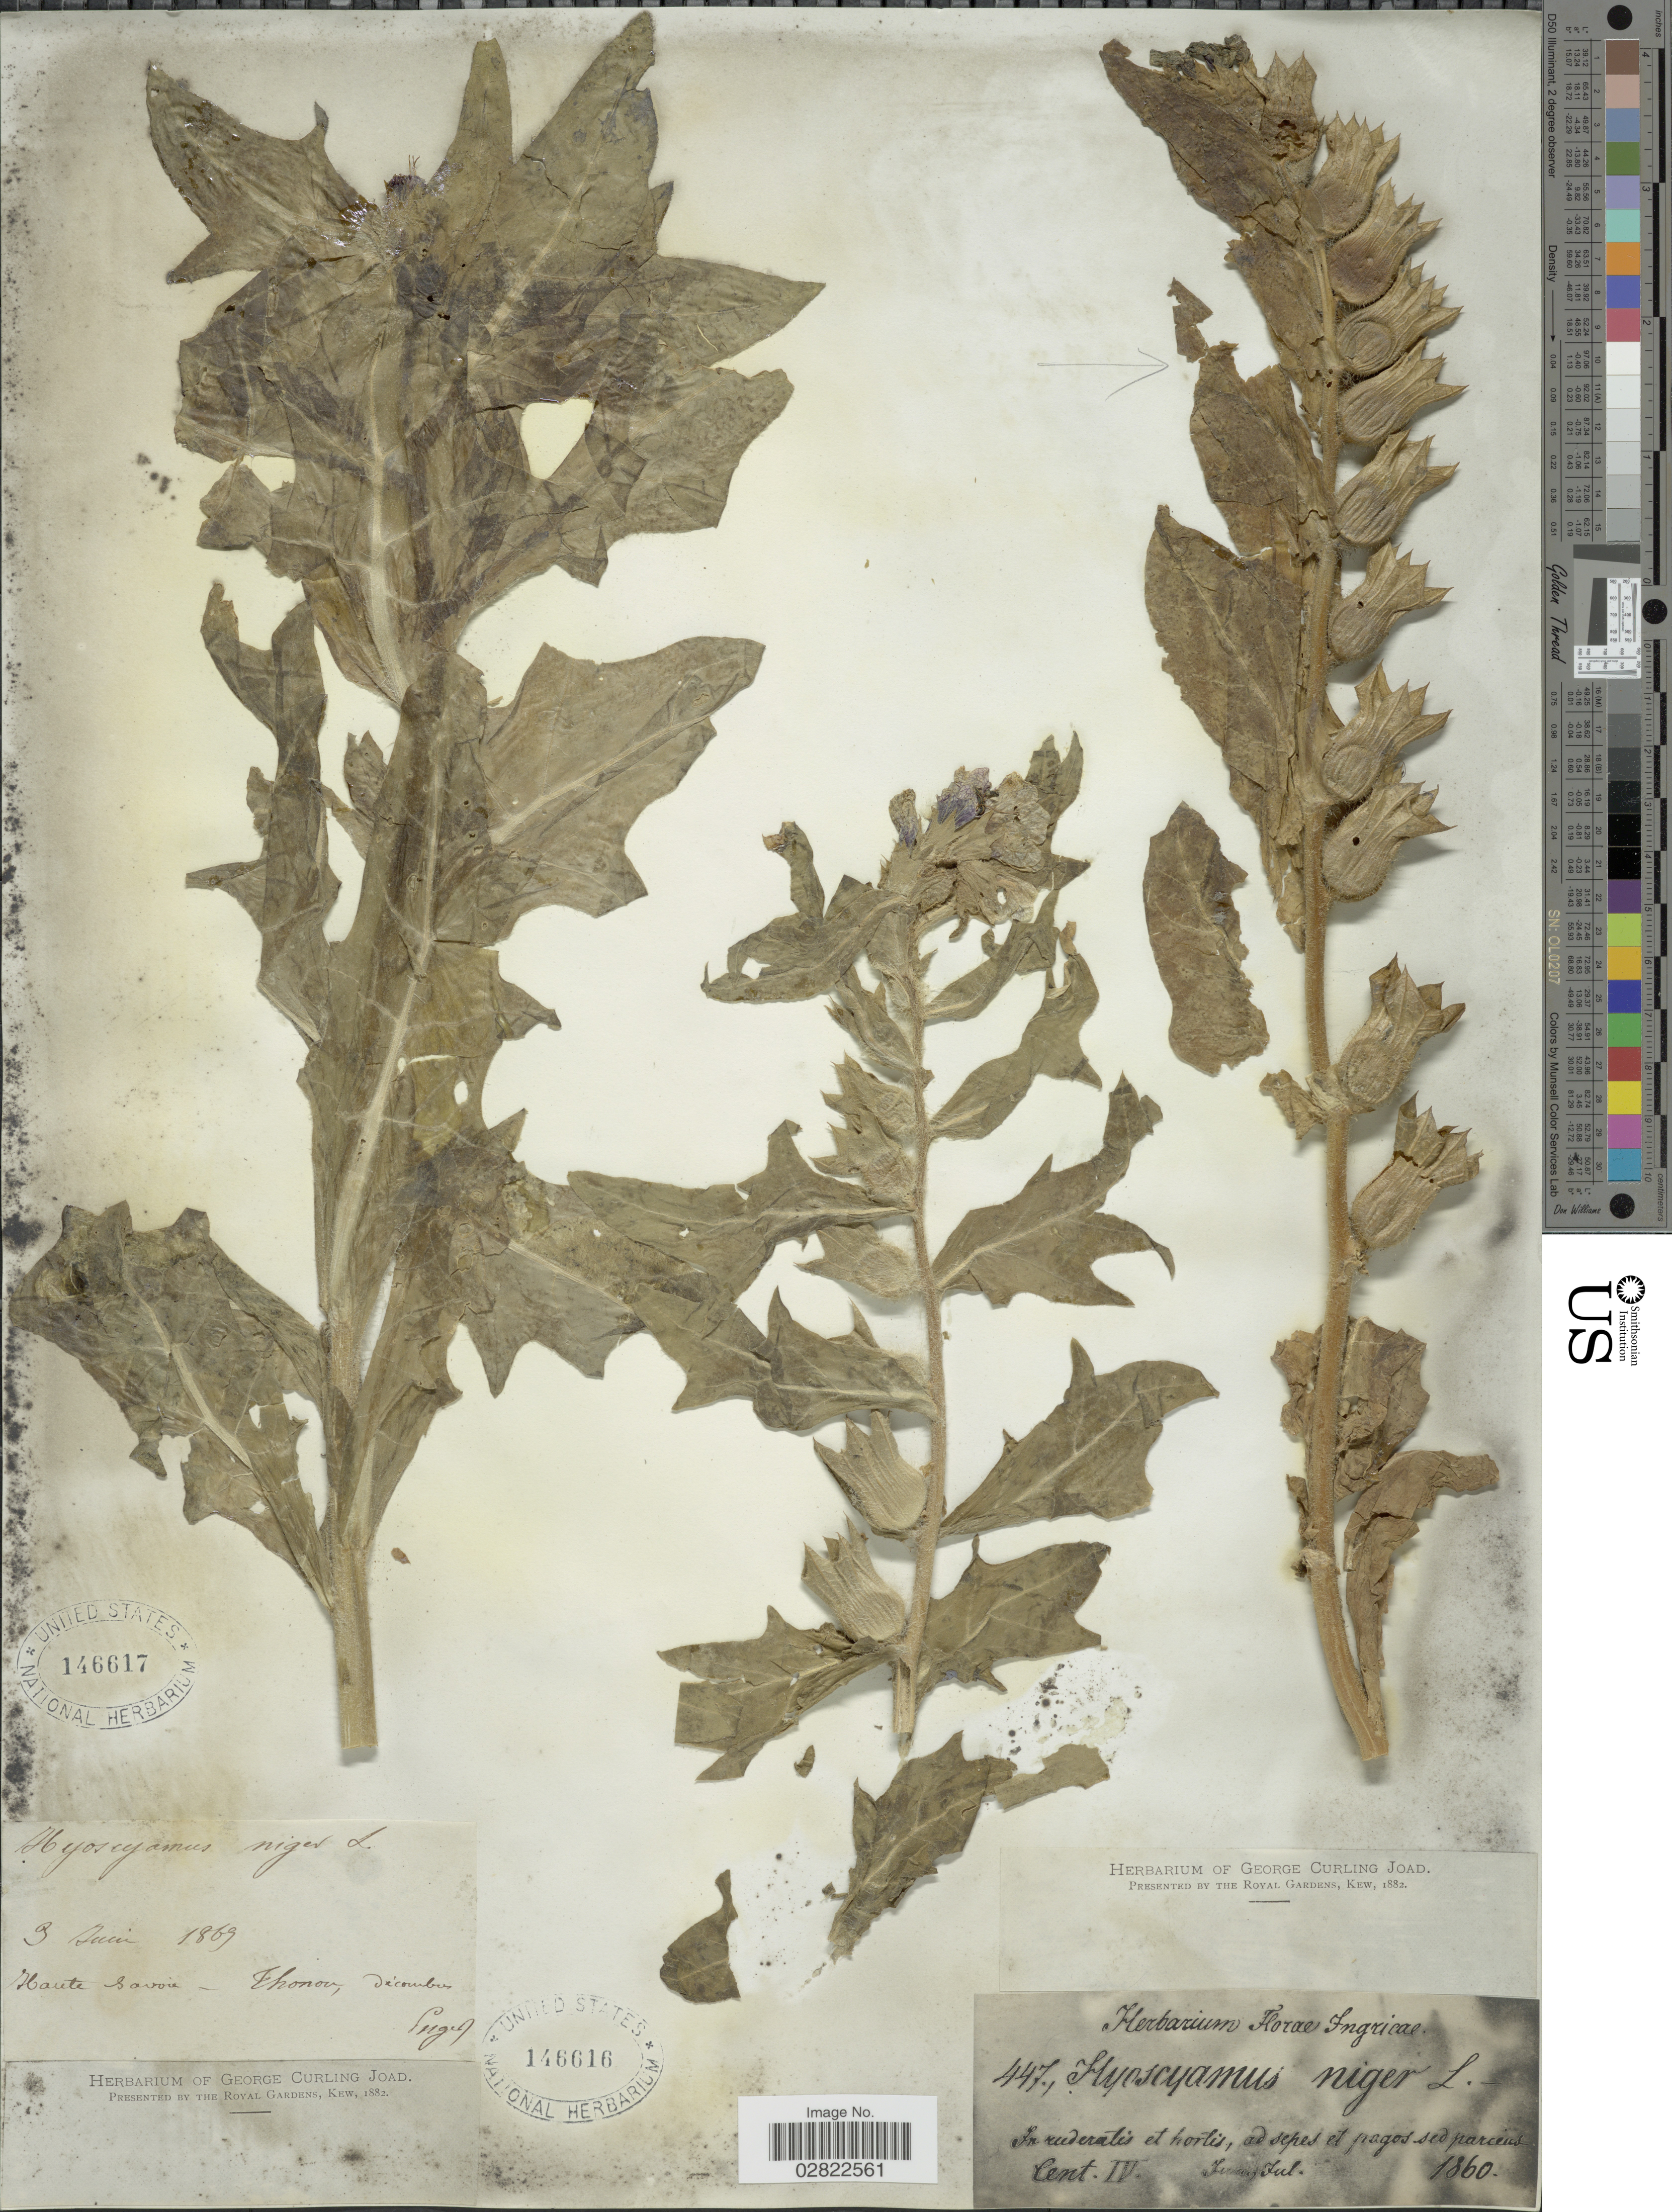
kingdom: Plantae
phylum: Tracheophyta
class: Magnoliopsida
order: Solanales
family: Solanaceae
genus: Hyoscyamus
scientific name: Hyoscyamus niger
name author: L.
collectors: -. Puget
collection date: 1869-06-09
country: France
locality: Haute Savoie - Thonon.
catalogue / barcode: US 146617